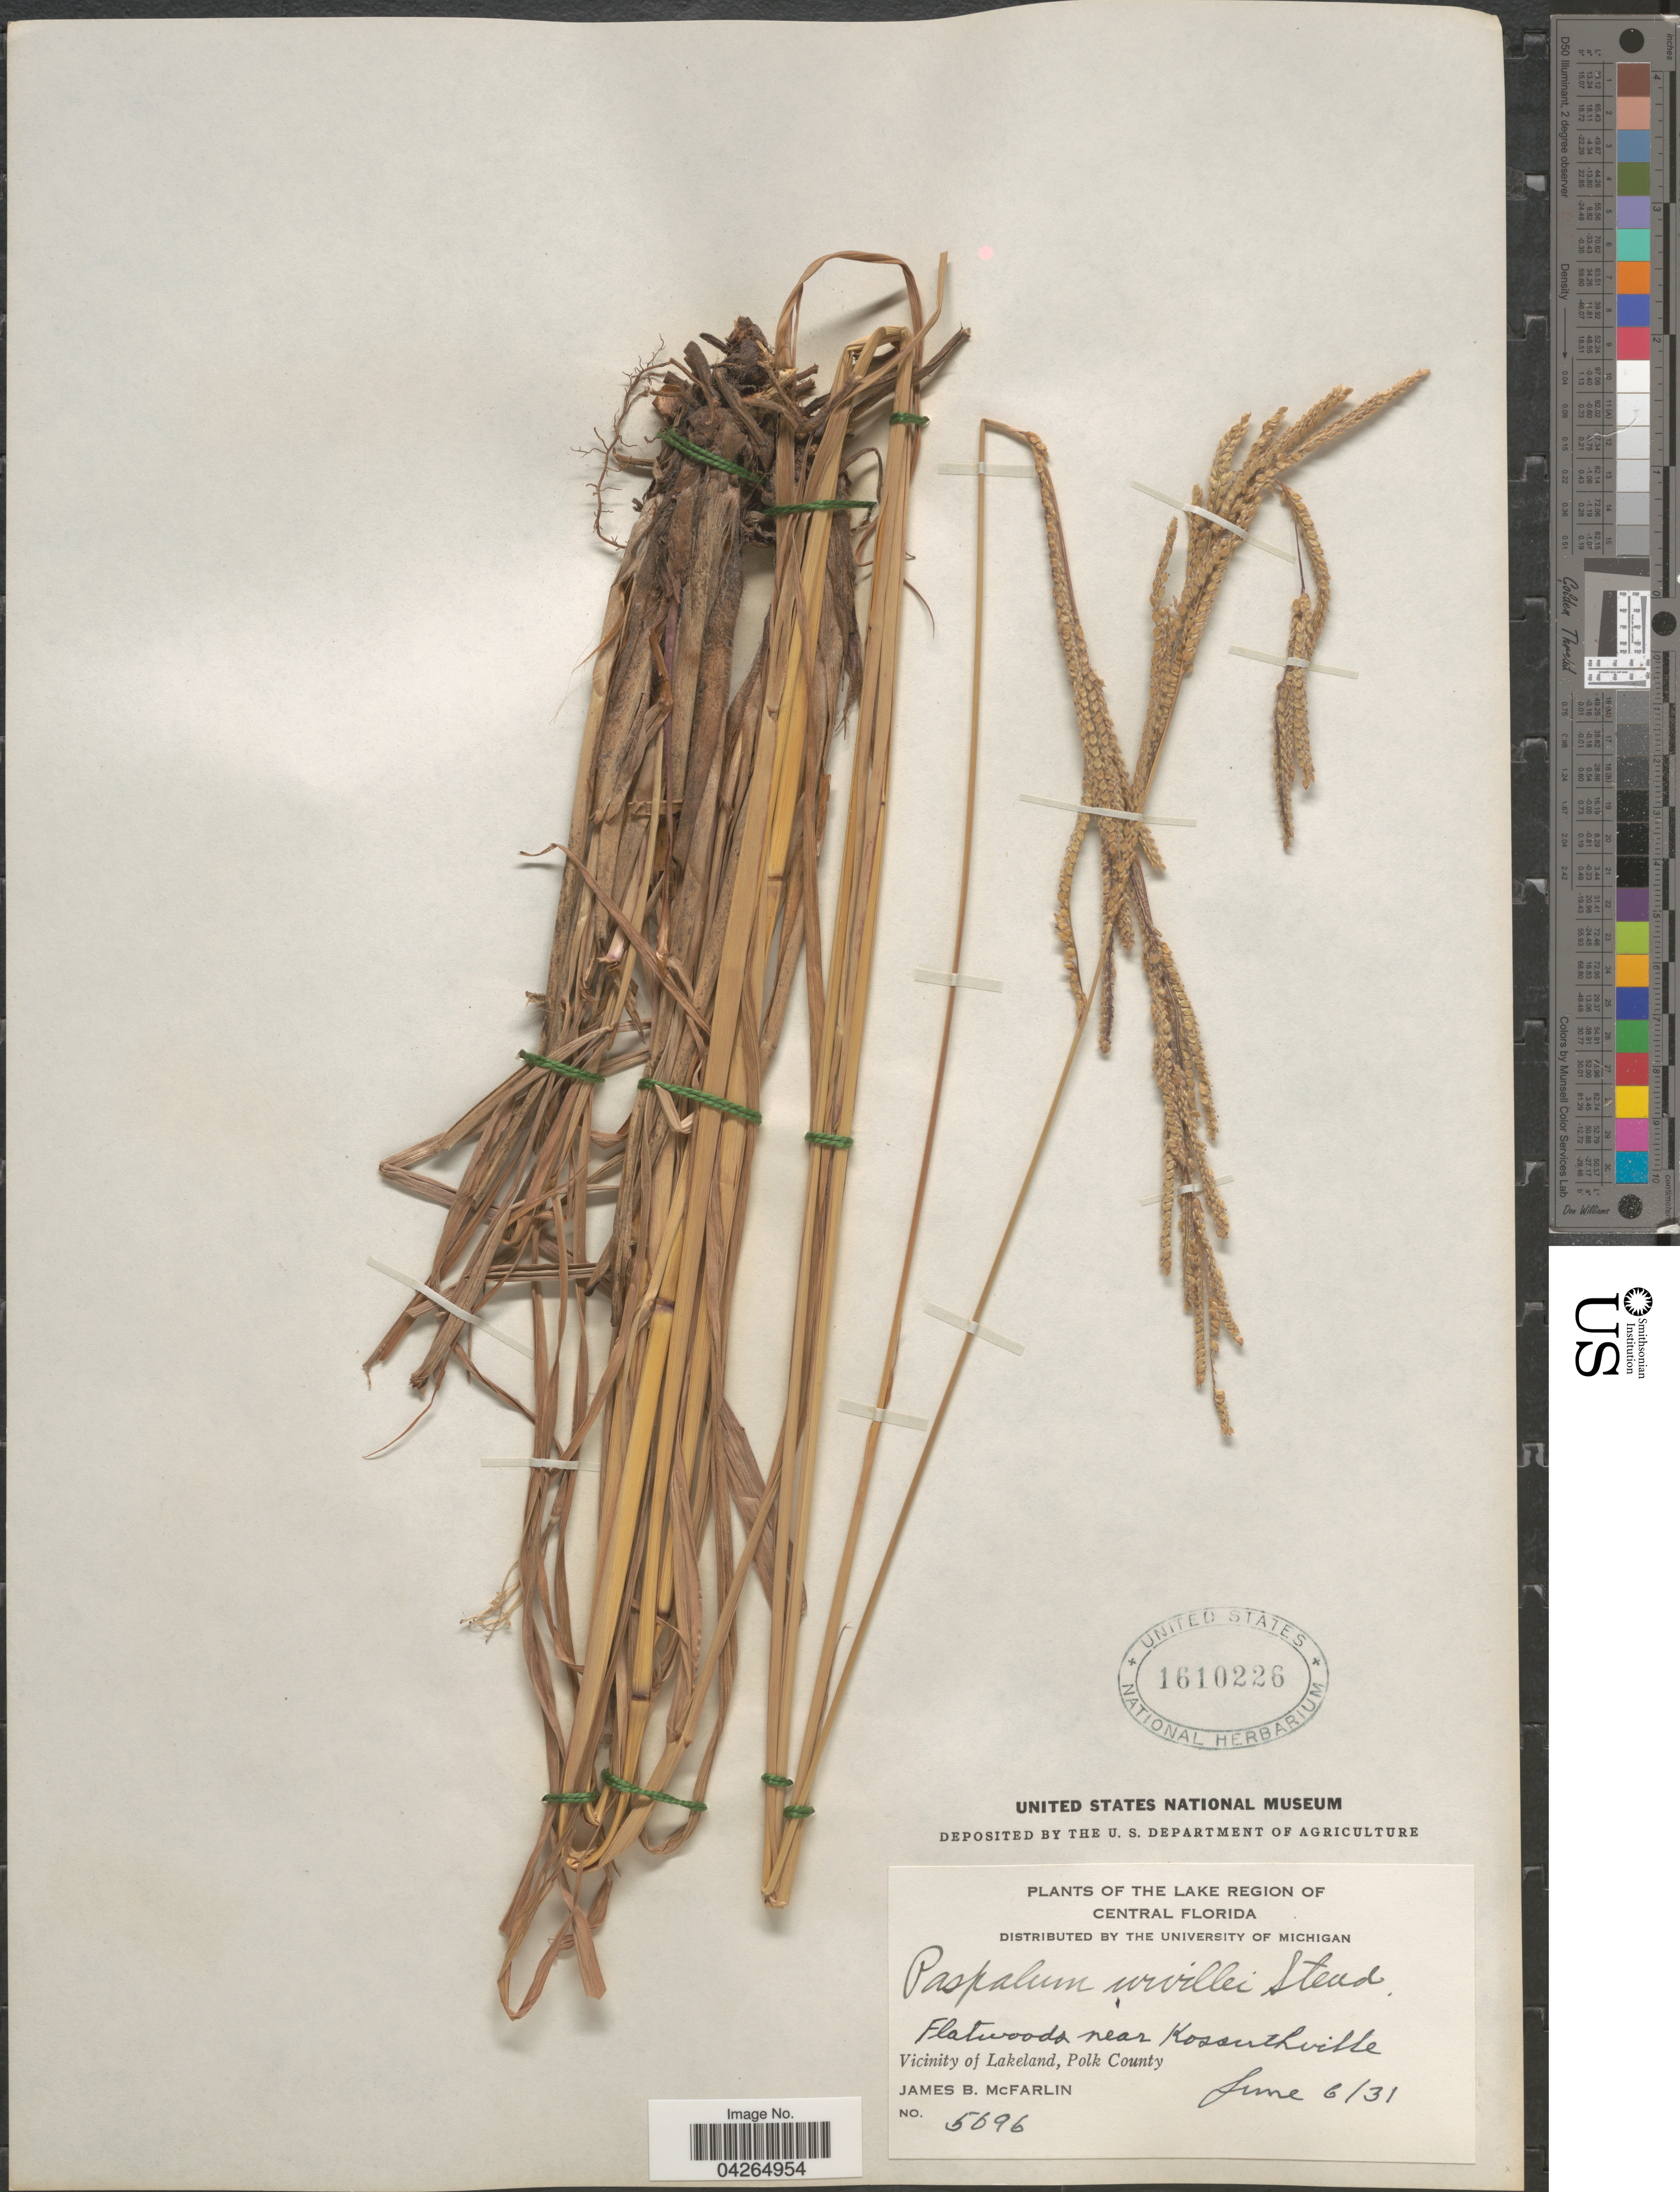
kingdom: Plantae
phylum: Tracheophyta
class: Liliopsida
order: Poales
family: Poaceae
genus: Paspalum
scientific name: Paspalum urvillei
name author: Steud.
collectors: J. McFarlin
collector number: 5696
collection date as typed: Transcribed d/m/y: 6/6/31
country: United States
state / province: Florida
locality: Lake Region of Central Florida. Flatwoods near Kossuthville. Vicinity of Lakeland, Polk County.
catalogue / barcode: US 1610226